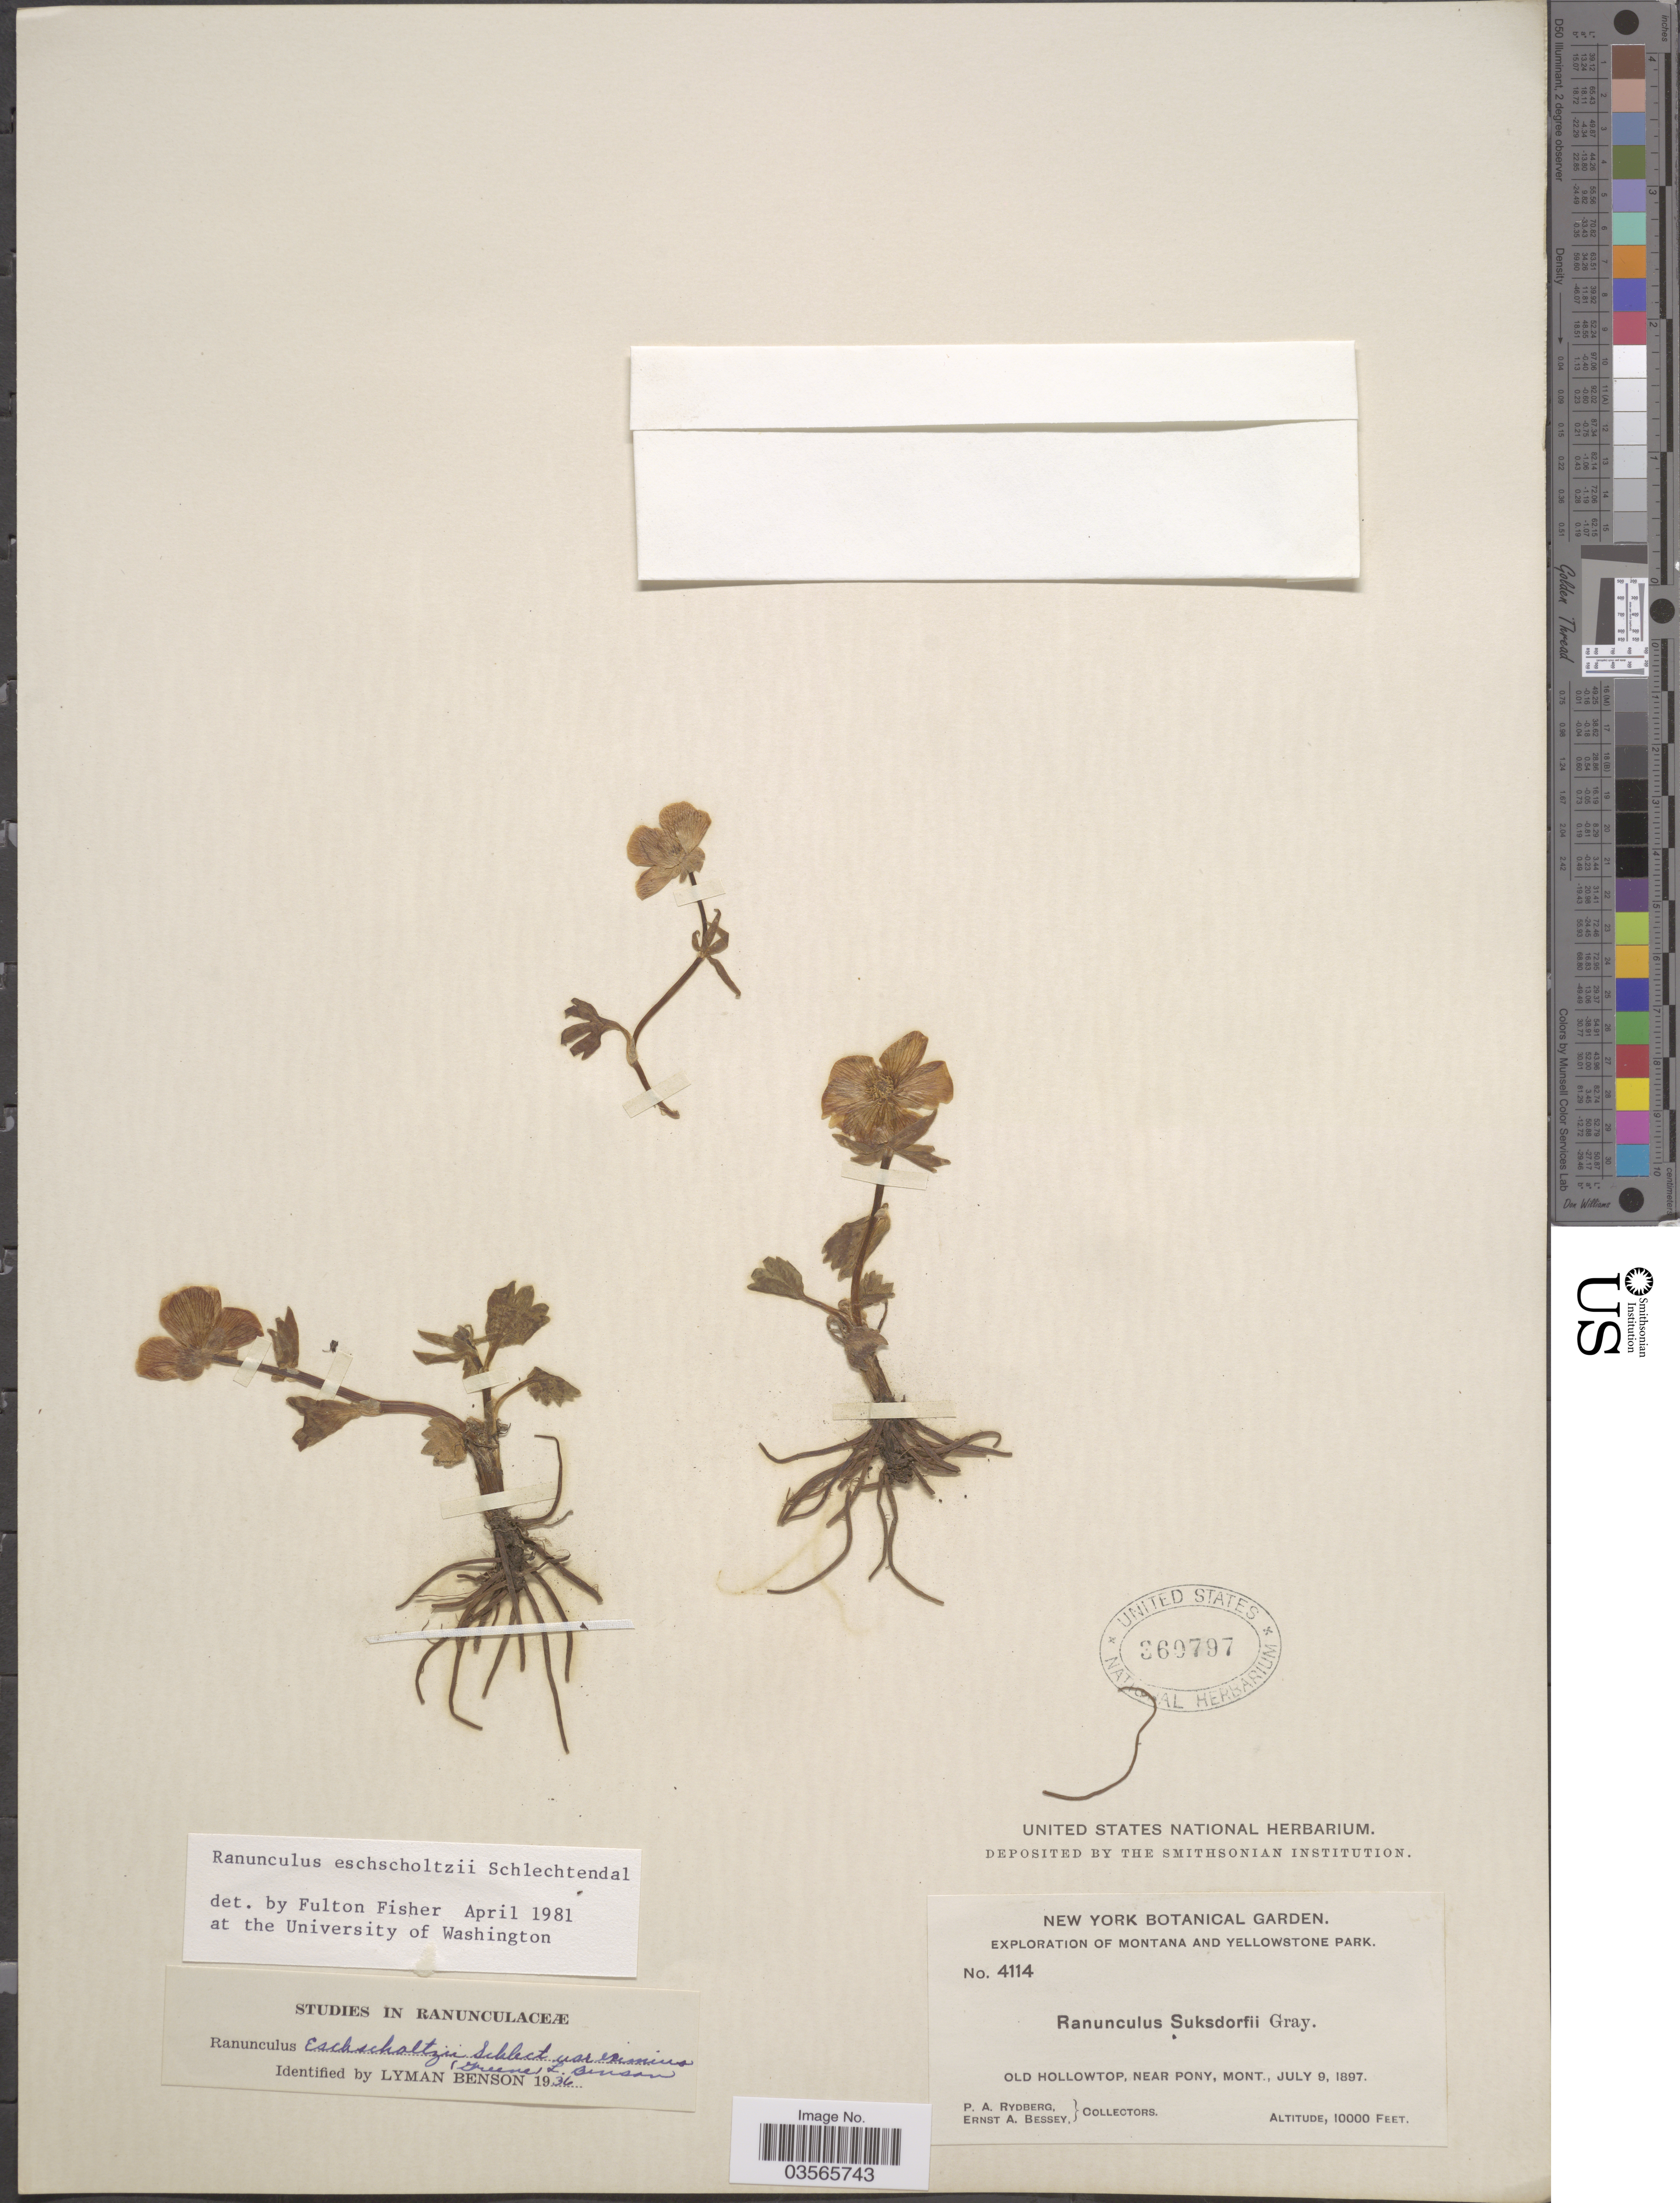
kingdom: Plantae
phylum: Tracheophyta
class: Magnoliopsida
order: Ranunculales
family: Ranunculaceae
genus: Ranunculus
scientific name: Ranunculus eschscholtzii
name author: Schltdl.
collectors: P. A. Rydberg & E. A. Bessey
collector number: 4114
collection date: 1897-07-09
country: United States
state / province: Montana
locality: Yellowstone Park. Old Hollowtop, near Pony.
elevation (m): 3048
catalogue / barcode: US 360797